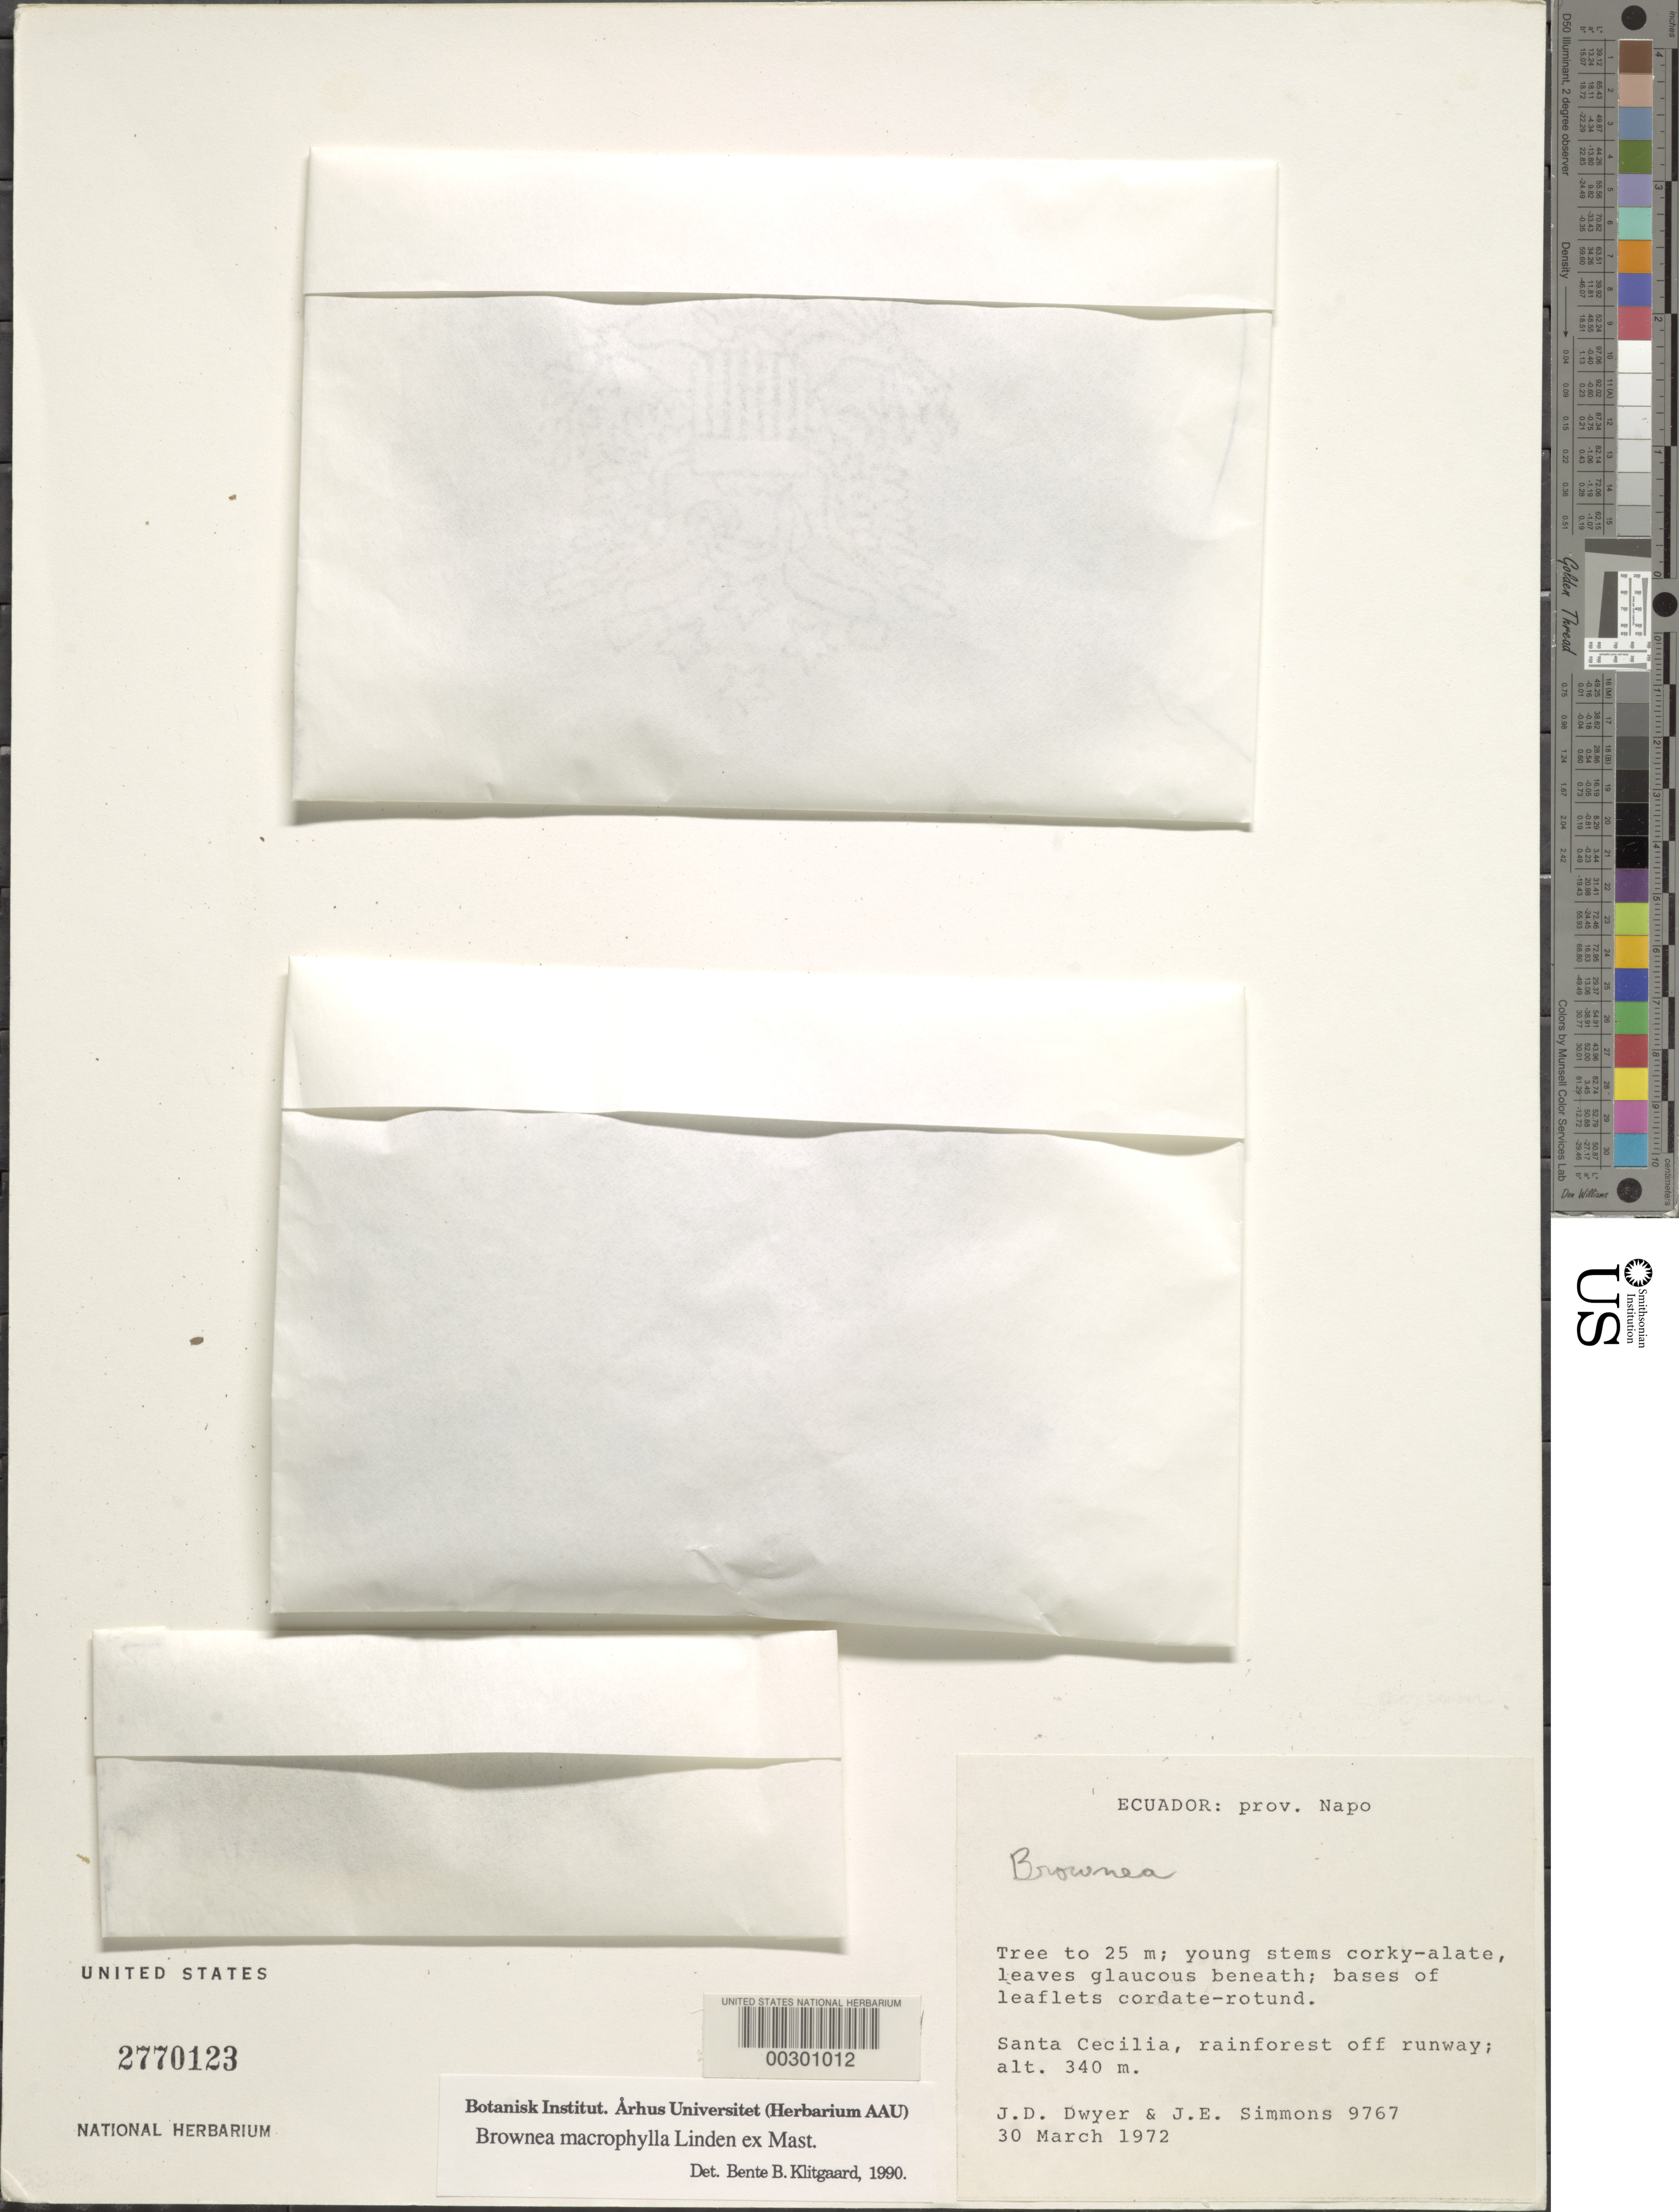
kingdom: Plantae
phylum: Tracheophyta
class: Magnoliopsida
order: Fabales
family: Fabaceae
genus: Brownea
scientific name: Brownea macrophylla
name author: B.L. Linden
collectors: J. D. Dwyer & J. Simmons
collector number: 9767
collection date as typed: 30 Mar 1972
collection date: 1972-03-30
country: Ecuador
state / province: Napo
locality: Santa Cecilia, of f runway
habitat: Rainforest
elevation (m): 340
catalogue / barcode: US 2770123